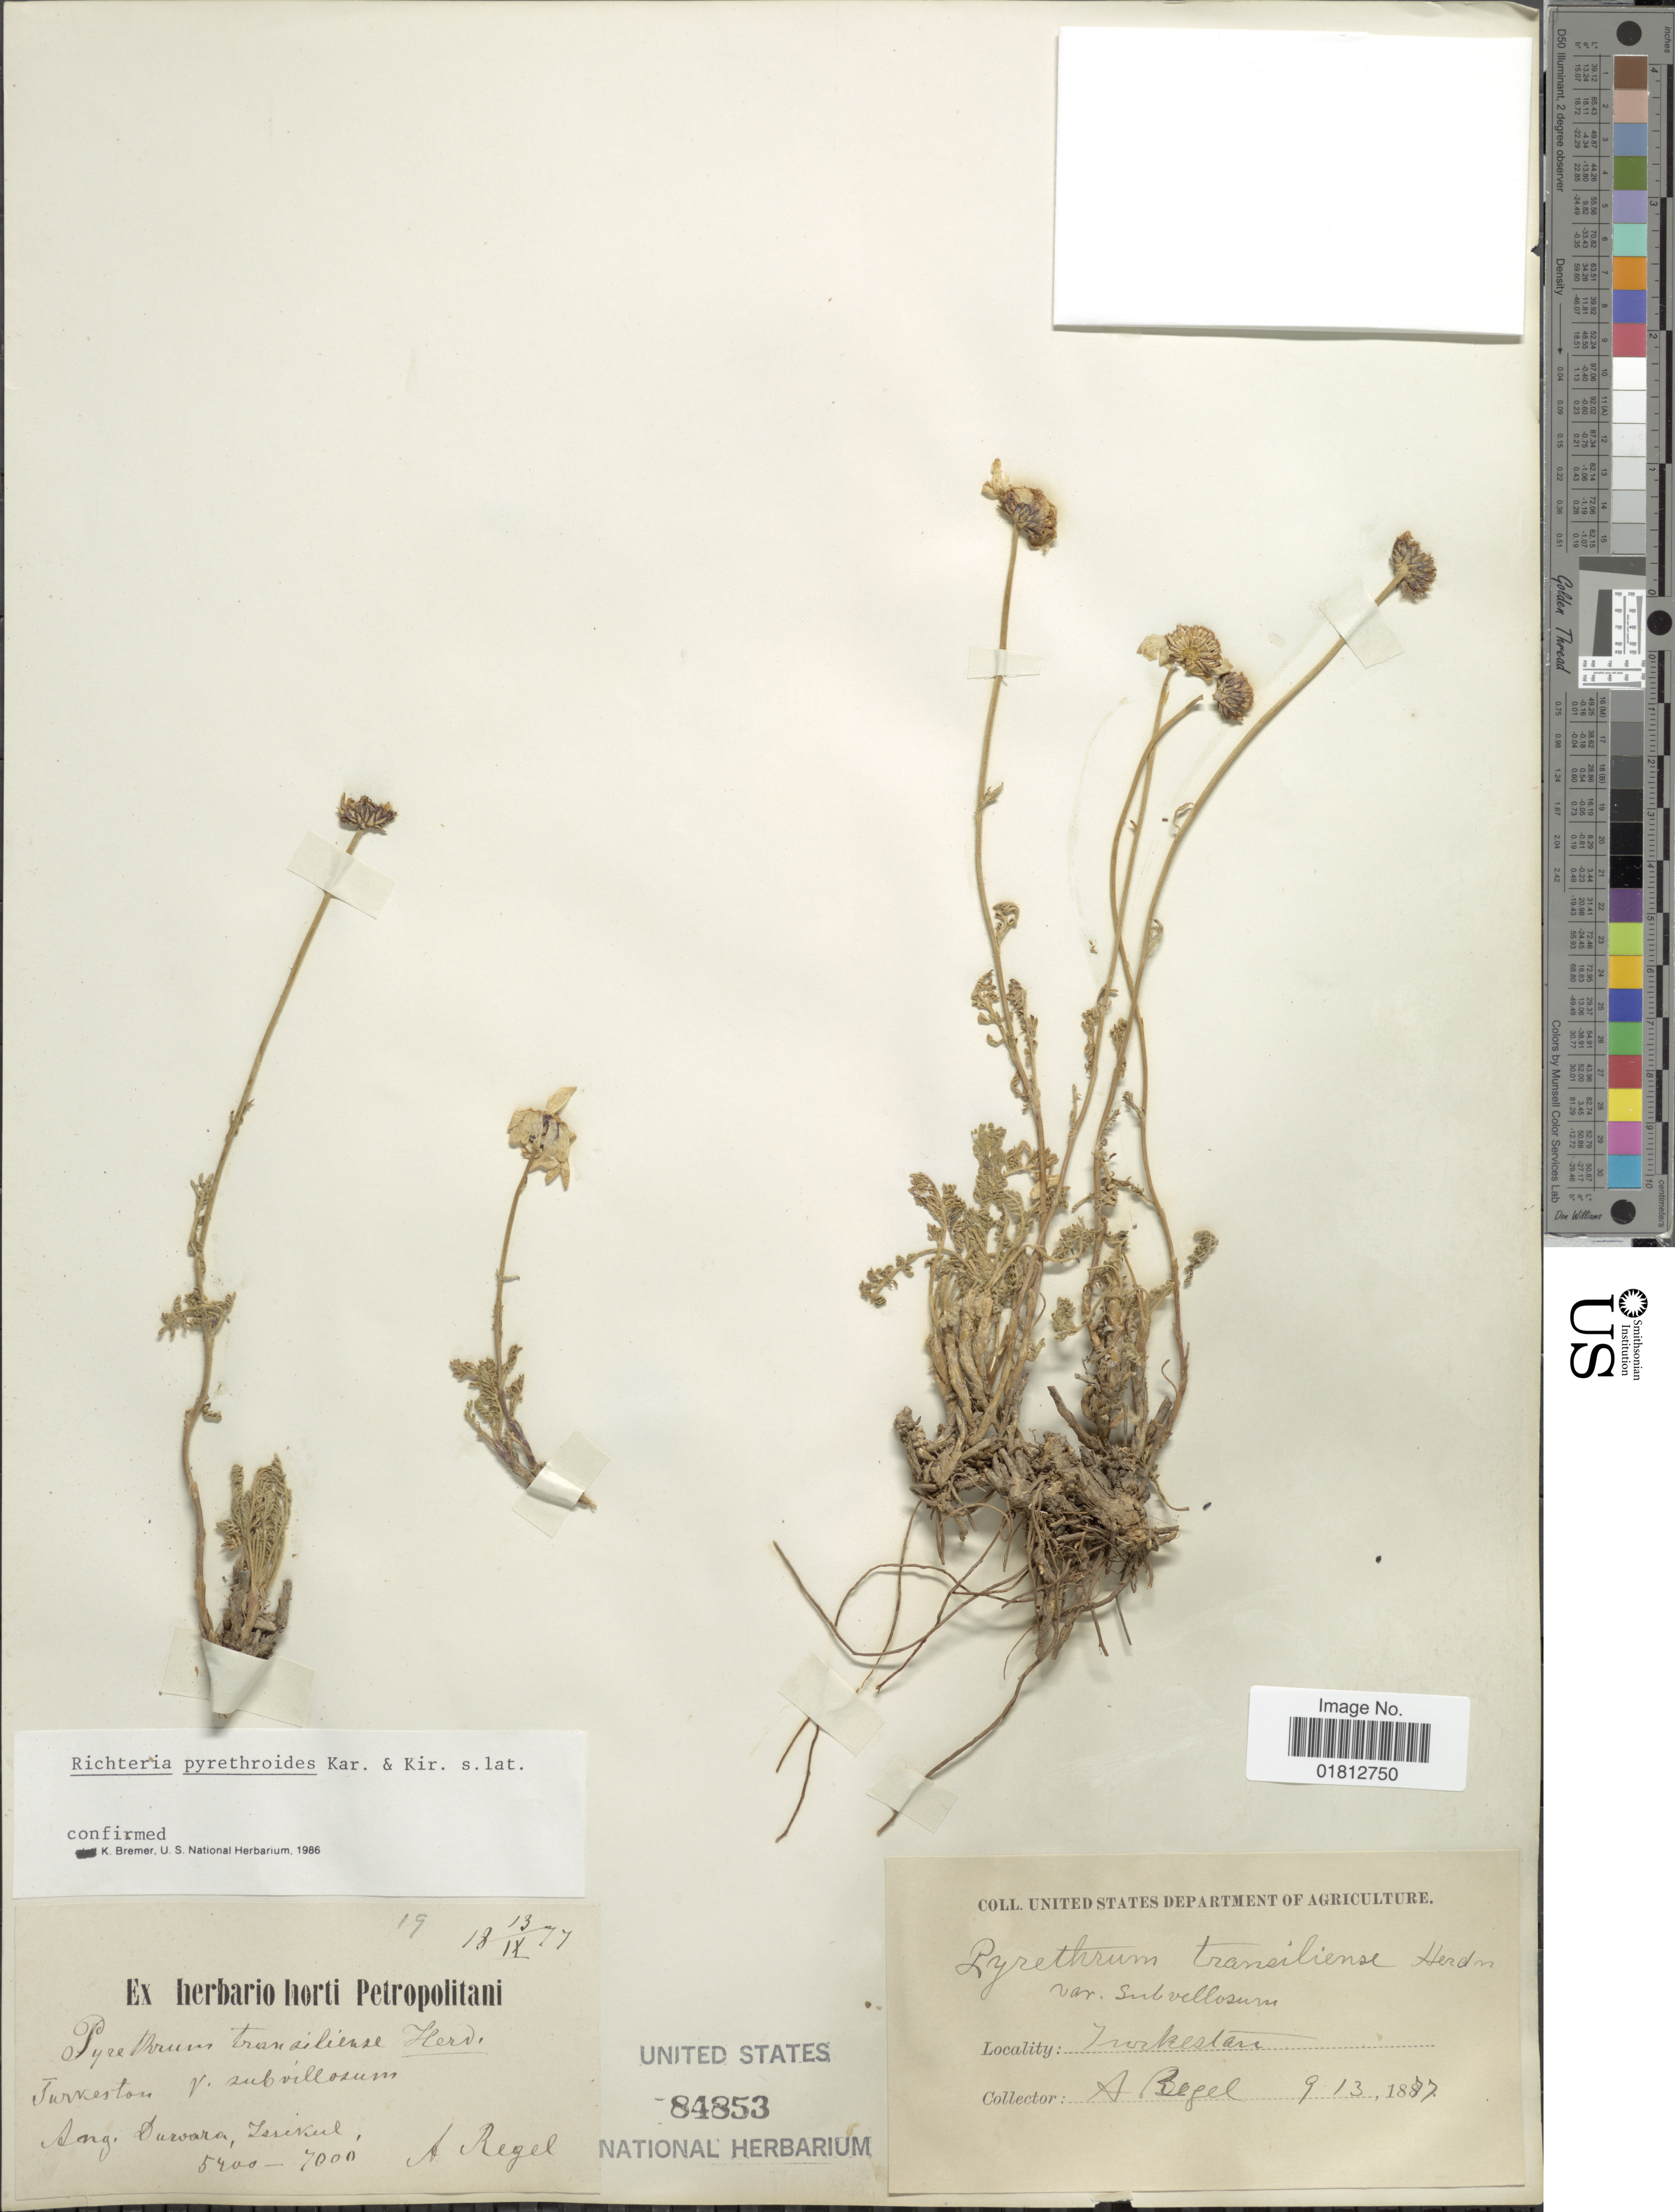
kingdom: Plantae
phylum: Tracheophyta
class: Magnoliopsida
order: Asterales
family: Asteraceae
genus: Richteria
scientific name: Richteria pyrethroides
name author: Kar. & Kir.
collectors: A. Regel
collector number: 19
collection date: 1877-09-13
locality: Turkestan, Ang. Durvara, Issikul [interpreted]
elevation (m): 1646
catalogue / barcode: US 84853